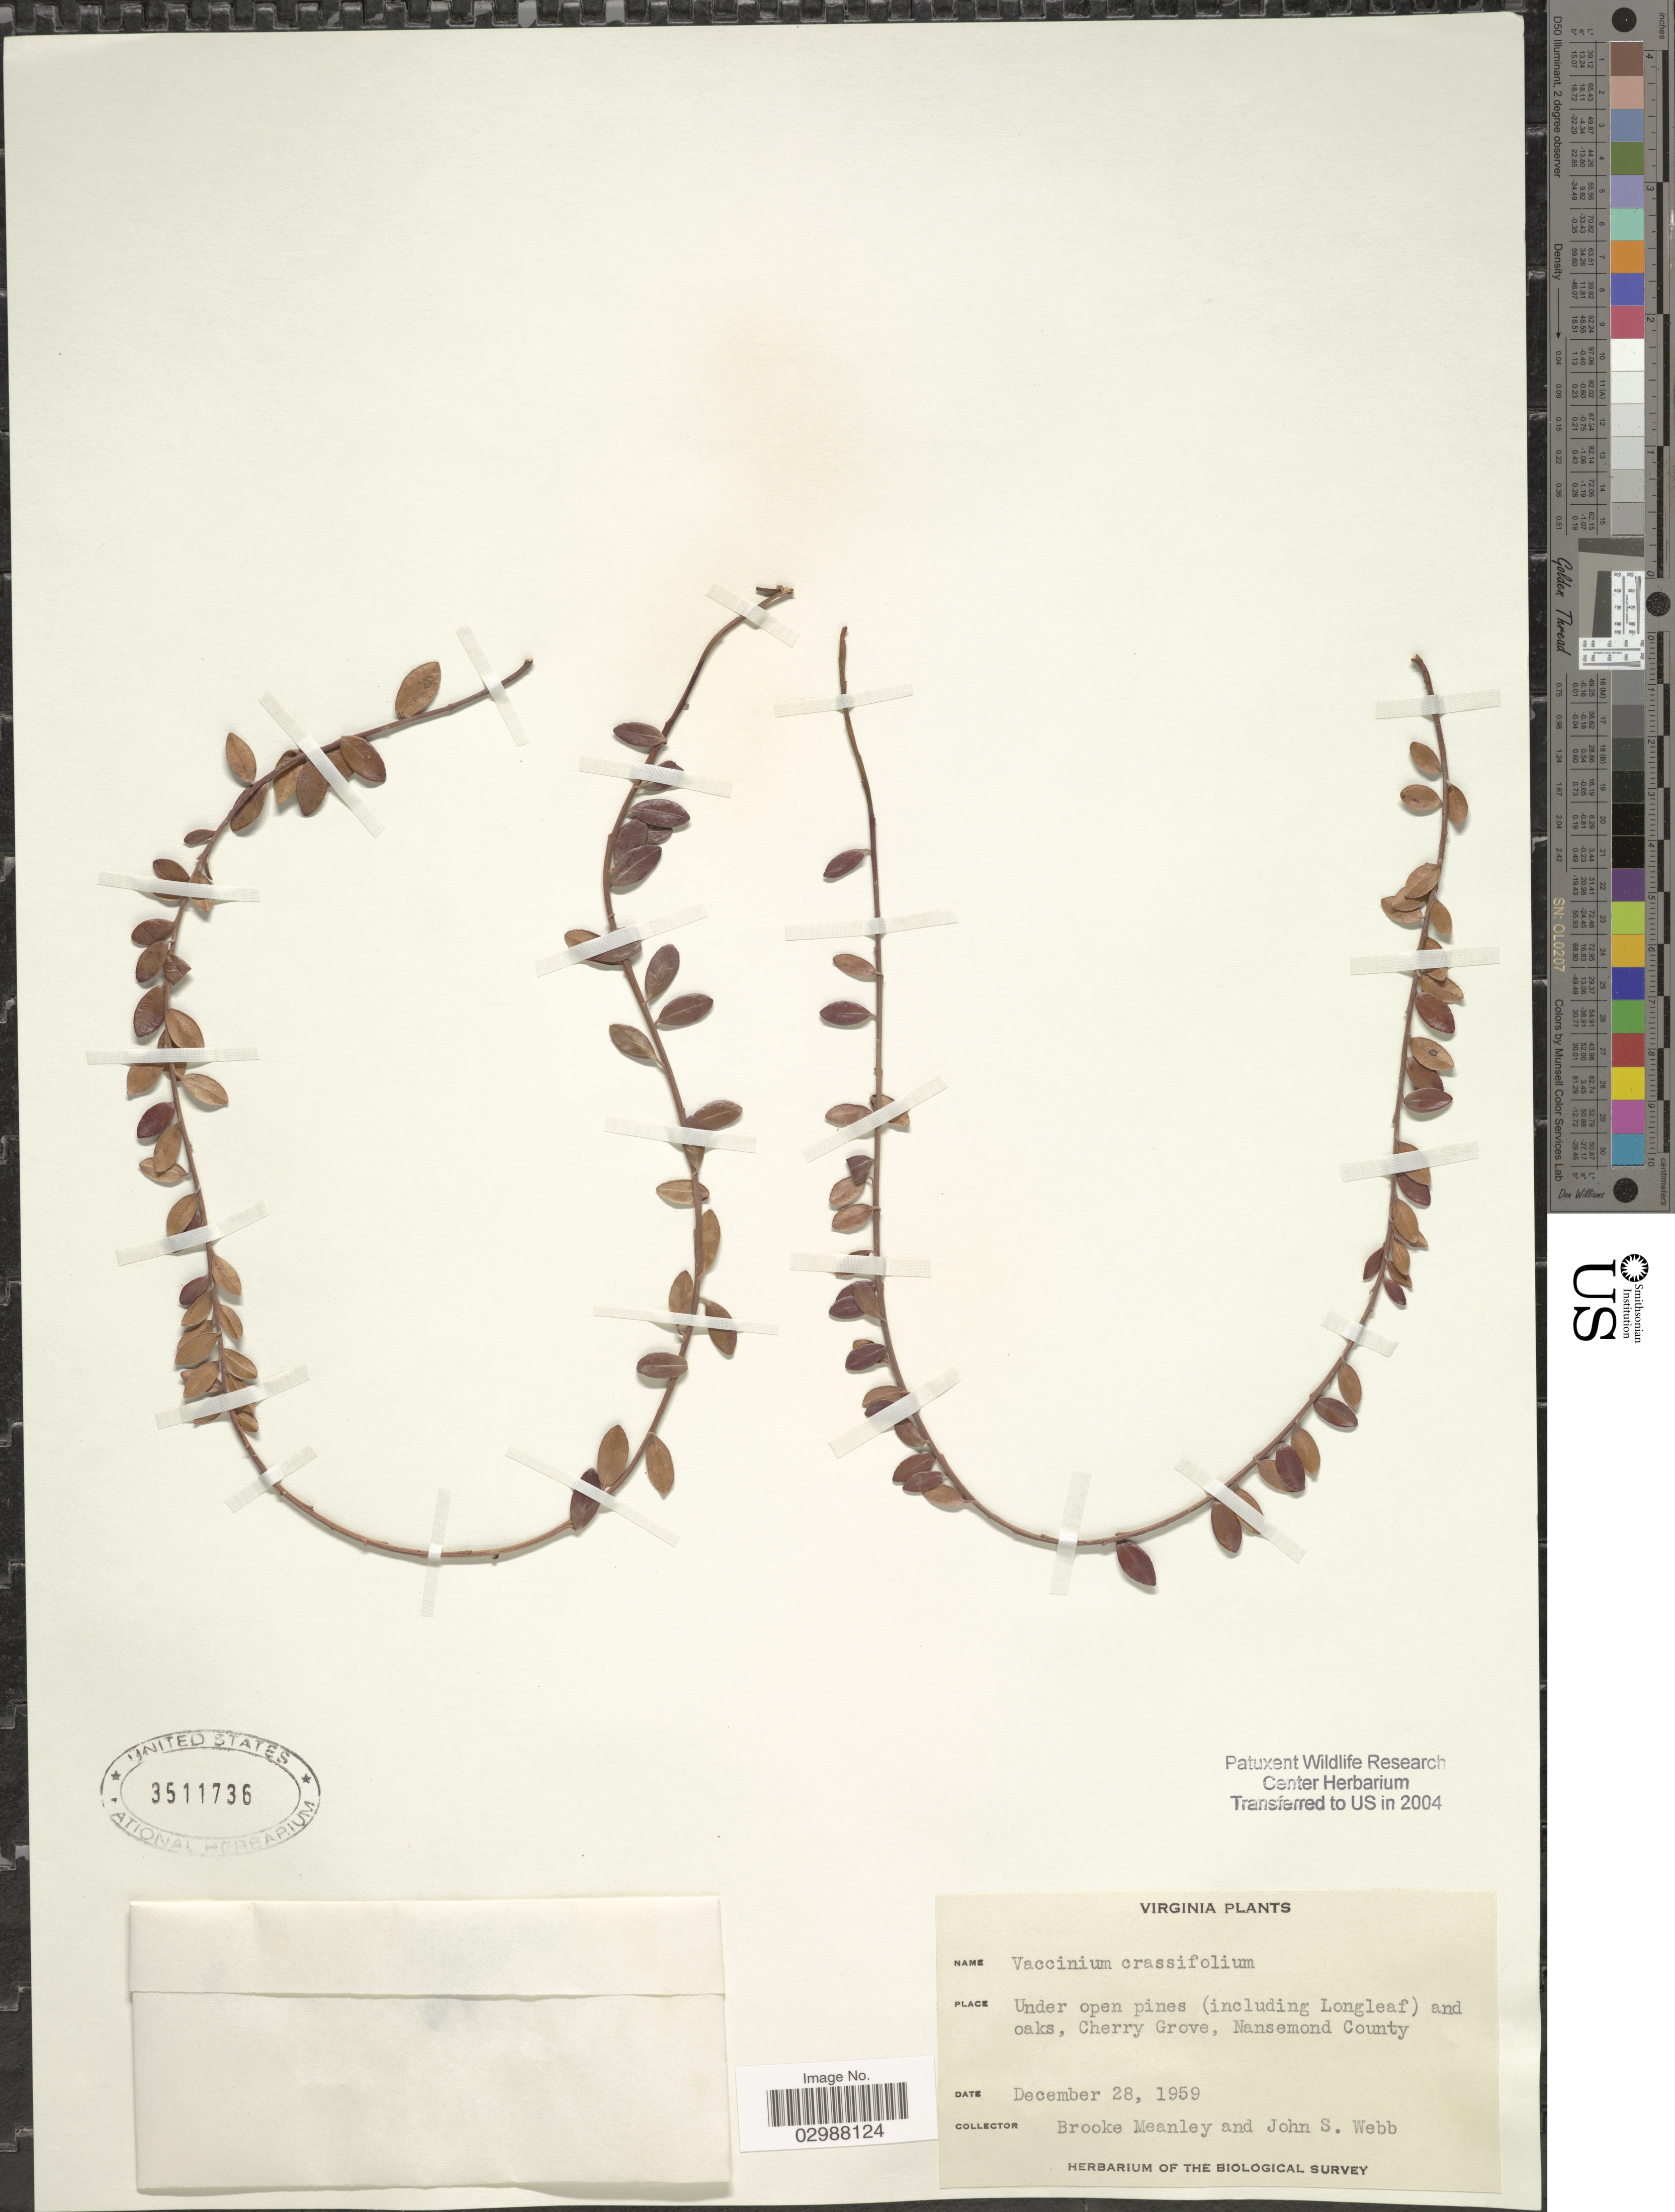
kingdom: Plantae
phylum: Tracheophyta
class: Magnoliopsida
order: Ericales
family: Ericaceae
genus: Vaccinium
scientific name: Vaccinium crassifolium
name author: Andrews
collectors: B. Meanley & J. Webb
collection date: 1959-12-28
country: United States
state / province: Virginia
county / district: City of Suffolk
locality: Under open pines (including Longleaf) and oaks, Cherry Grove, Nansemond County.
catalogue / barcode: US 3511736